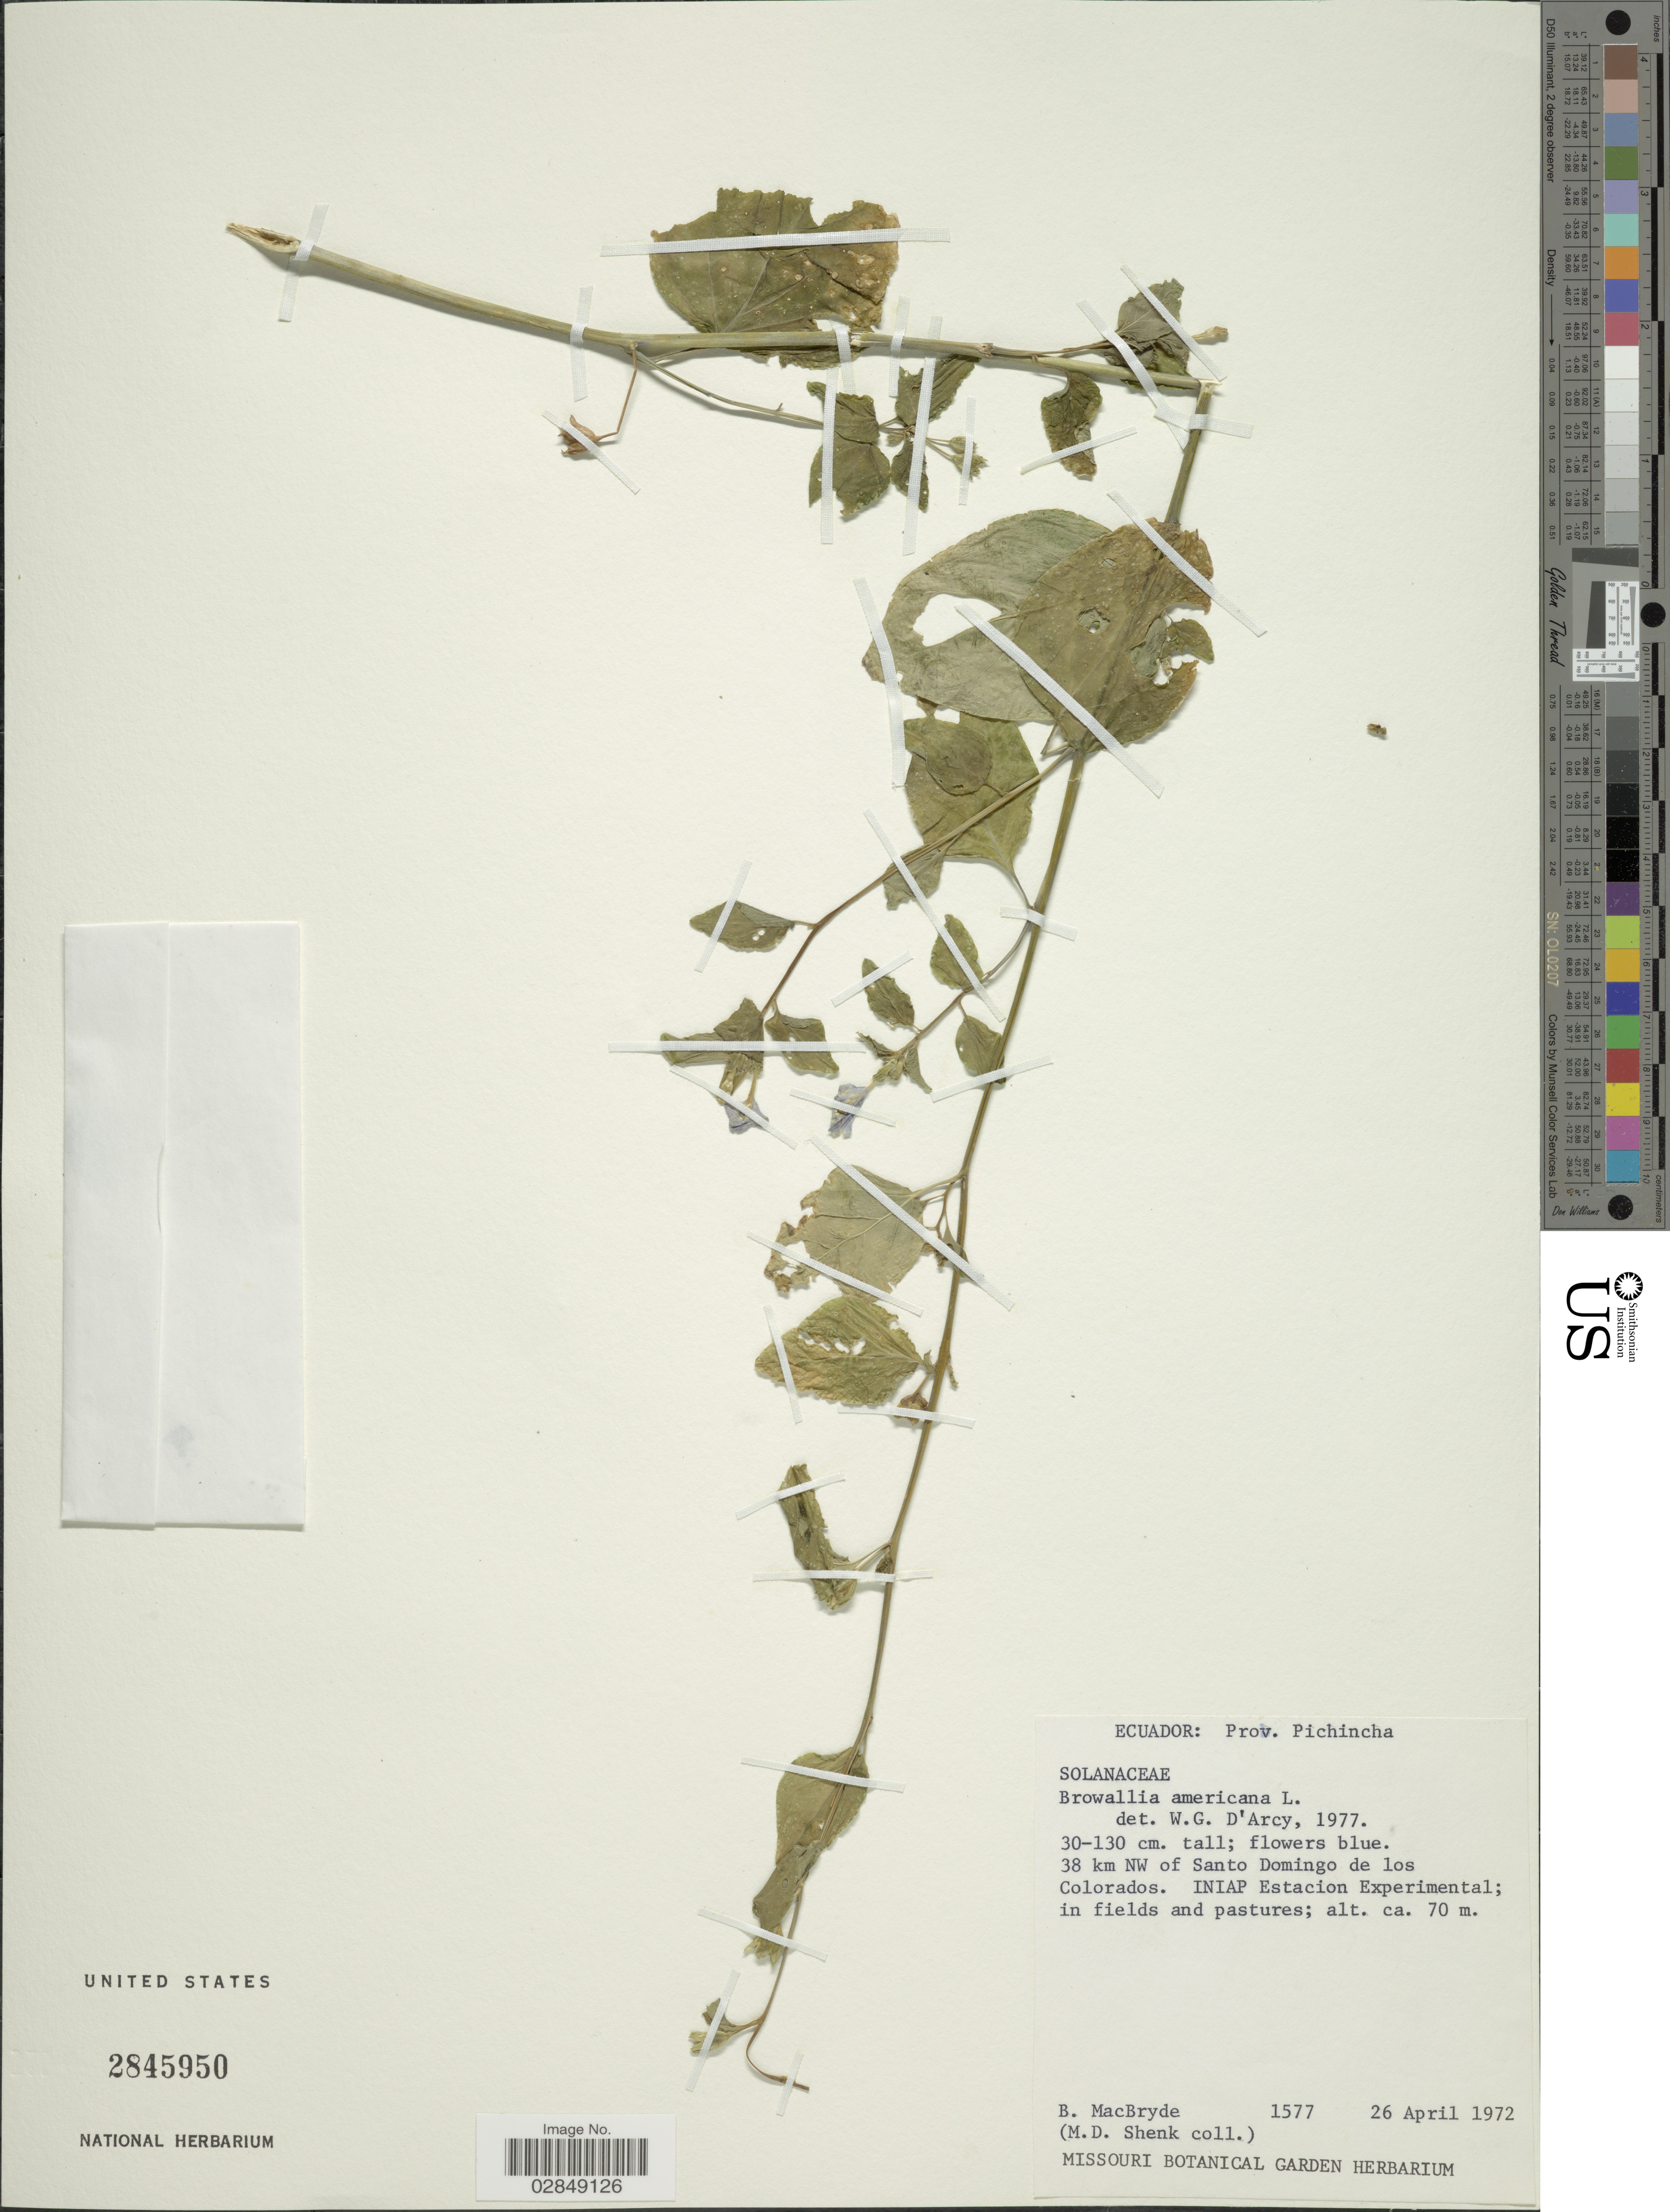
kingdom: Plantae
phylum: Tracheophyta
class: Magnoliopsida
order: Solanales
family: Solanaceae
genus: Browallia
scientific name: Browallia americana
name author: L.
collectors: B. MacBryde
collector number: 1577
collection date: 1972-04-26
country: Ecuador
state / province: Pichincha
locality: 38 km NW of Santo Domingo de los Colorados.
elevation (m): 70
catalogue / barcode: US 2845950